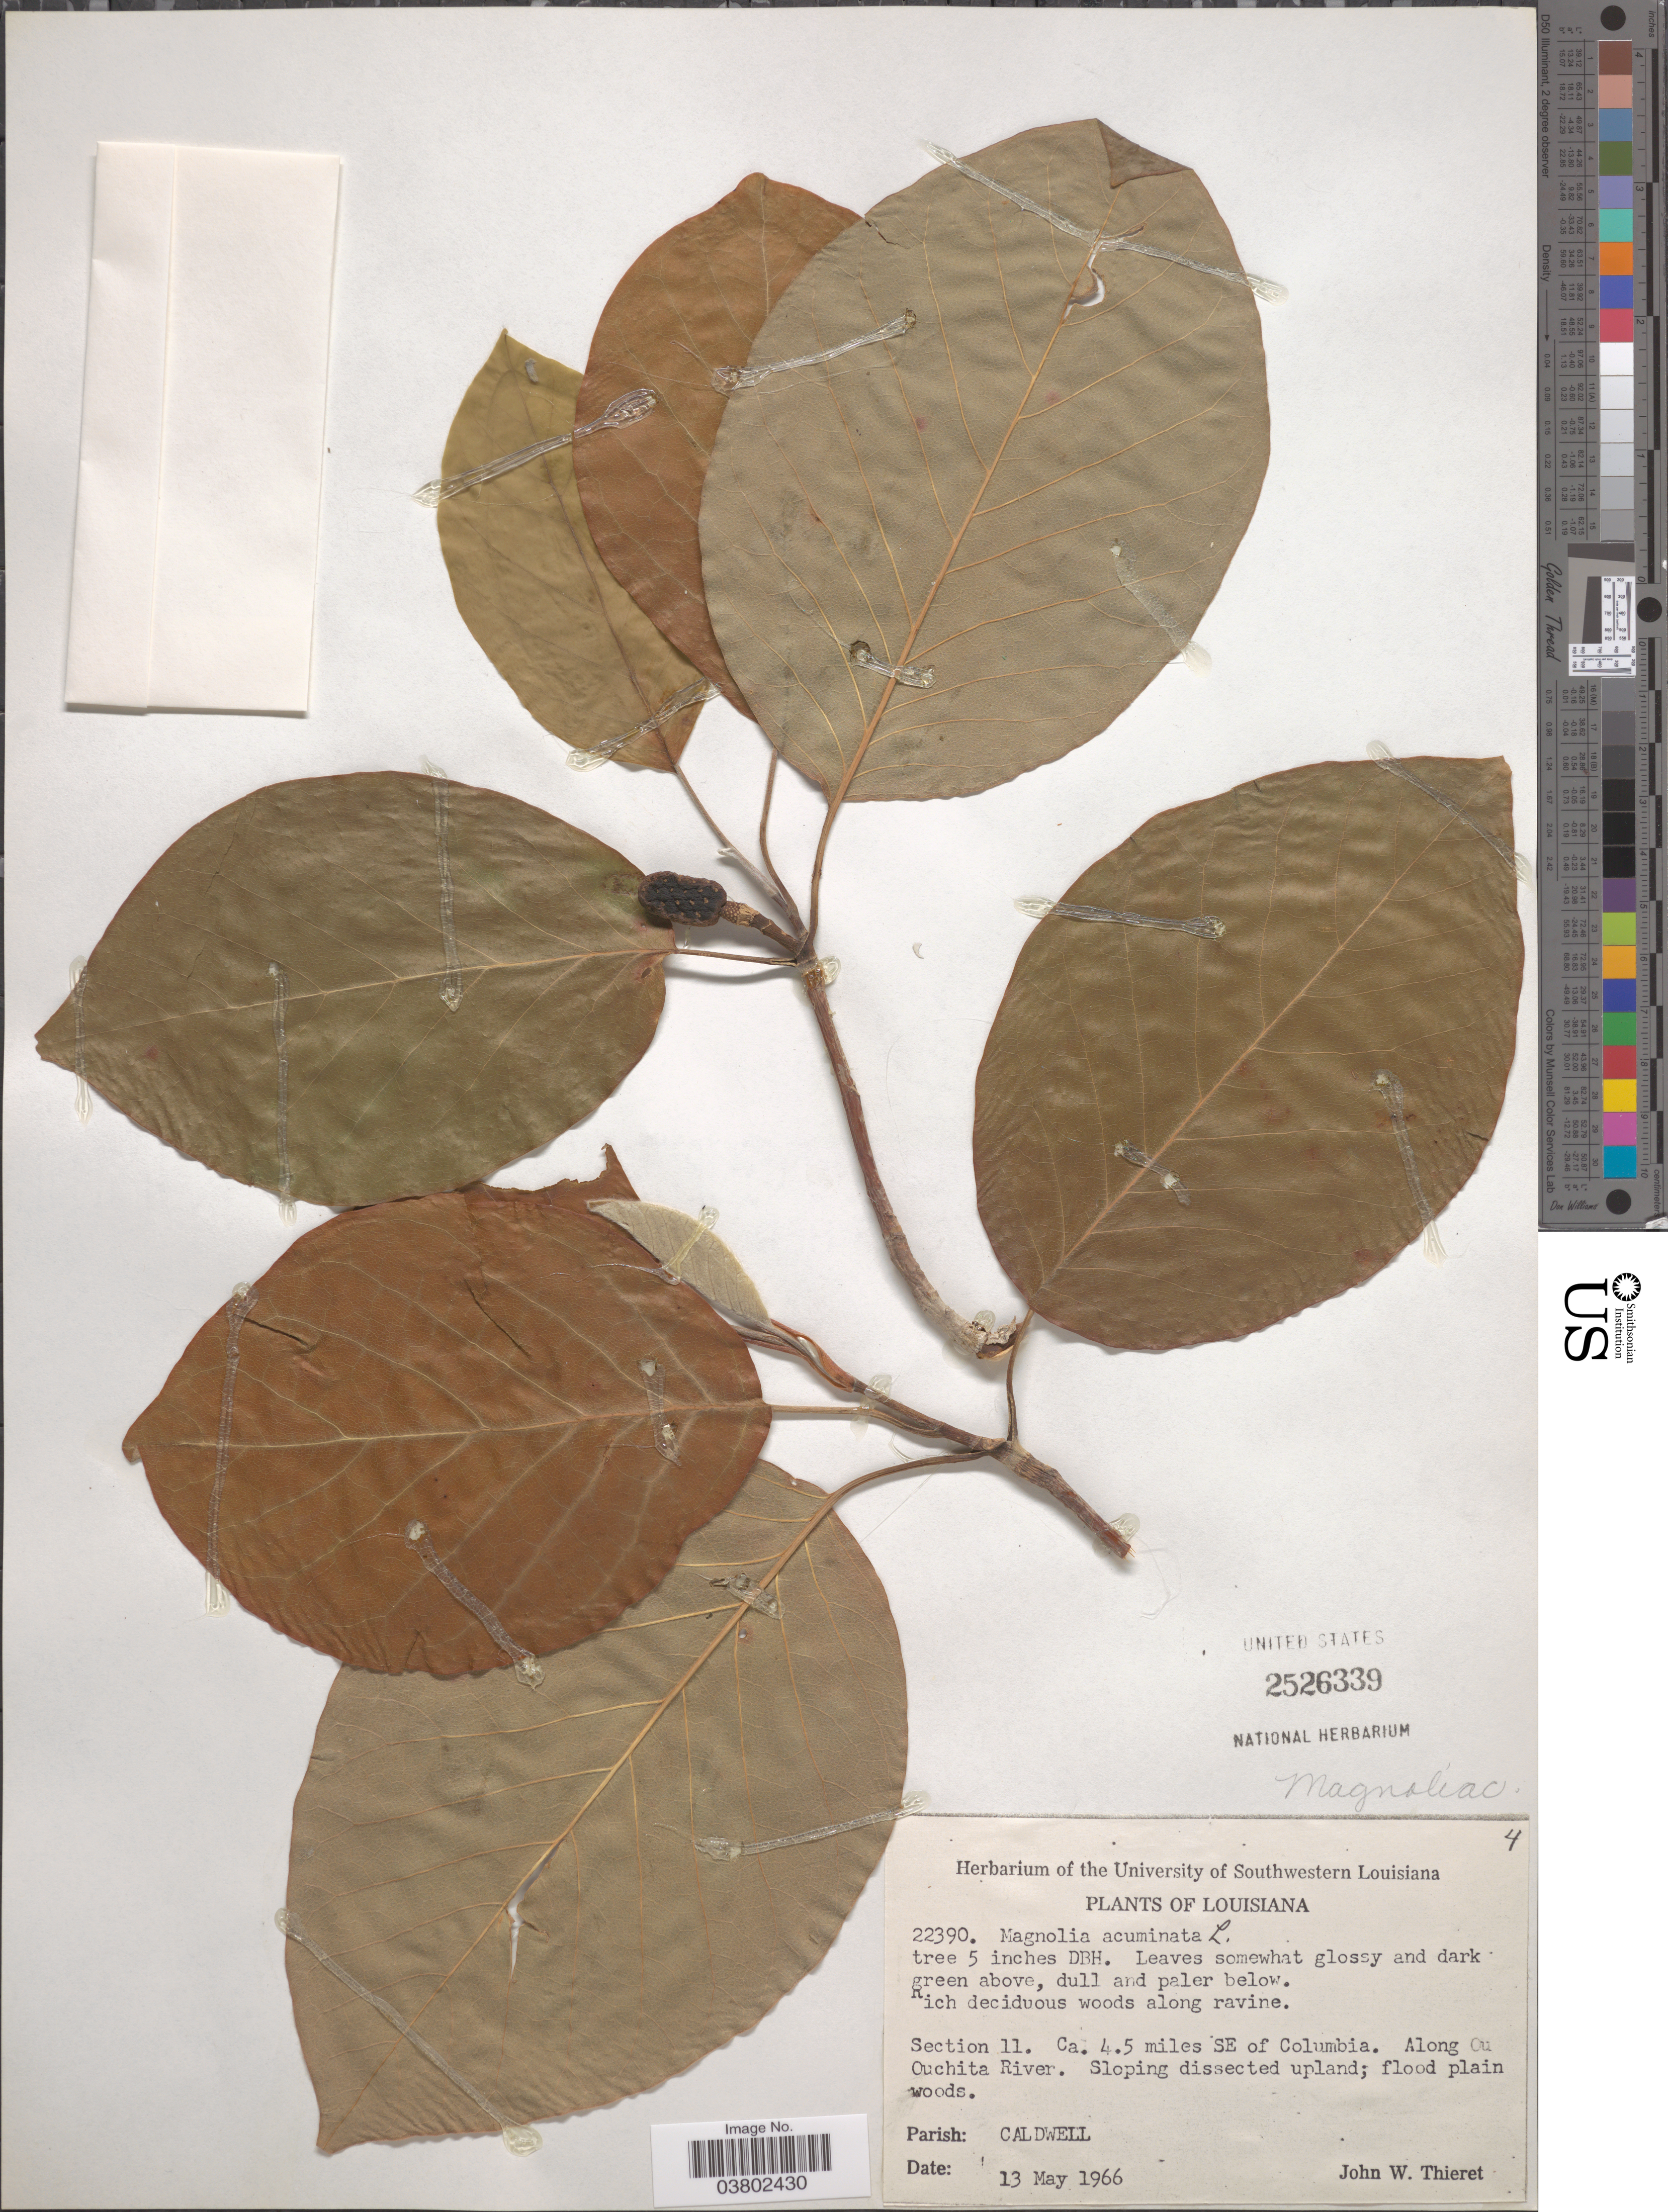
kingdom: Plantae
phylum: Tracheophyta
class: Magnoliopsida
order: Magnoliales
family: Magnoliaceae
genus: Magnolia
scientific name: Magnolia acuminata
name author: (L.) L.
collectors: J. W. Thieret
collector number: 22390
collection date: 1966-05-13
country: United States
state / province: Louisiana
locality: Section 11, Ca. 4.5 miles SE of Columbia. Along Ou Ouchita River. Parish: Caldwell.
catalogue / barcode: US 2526339